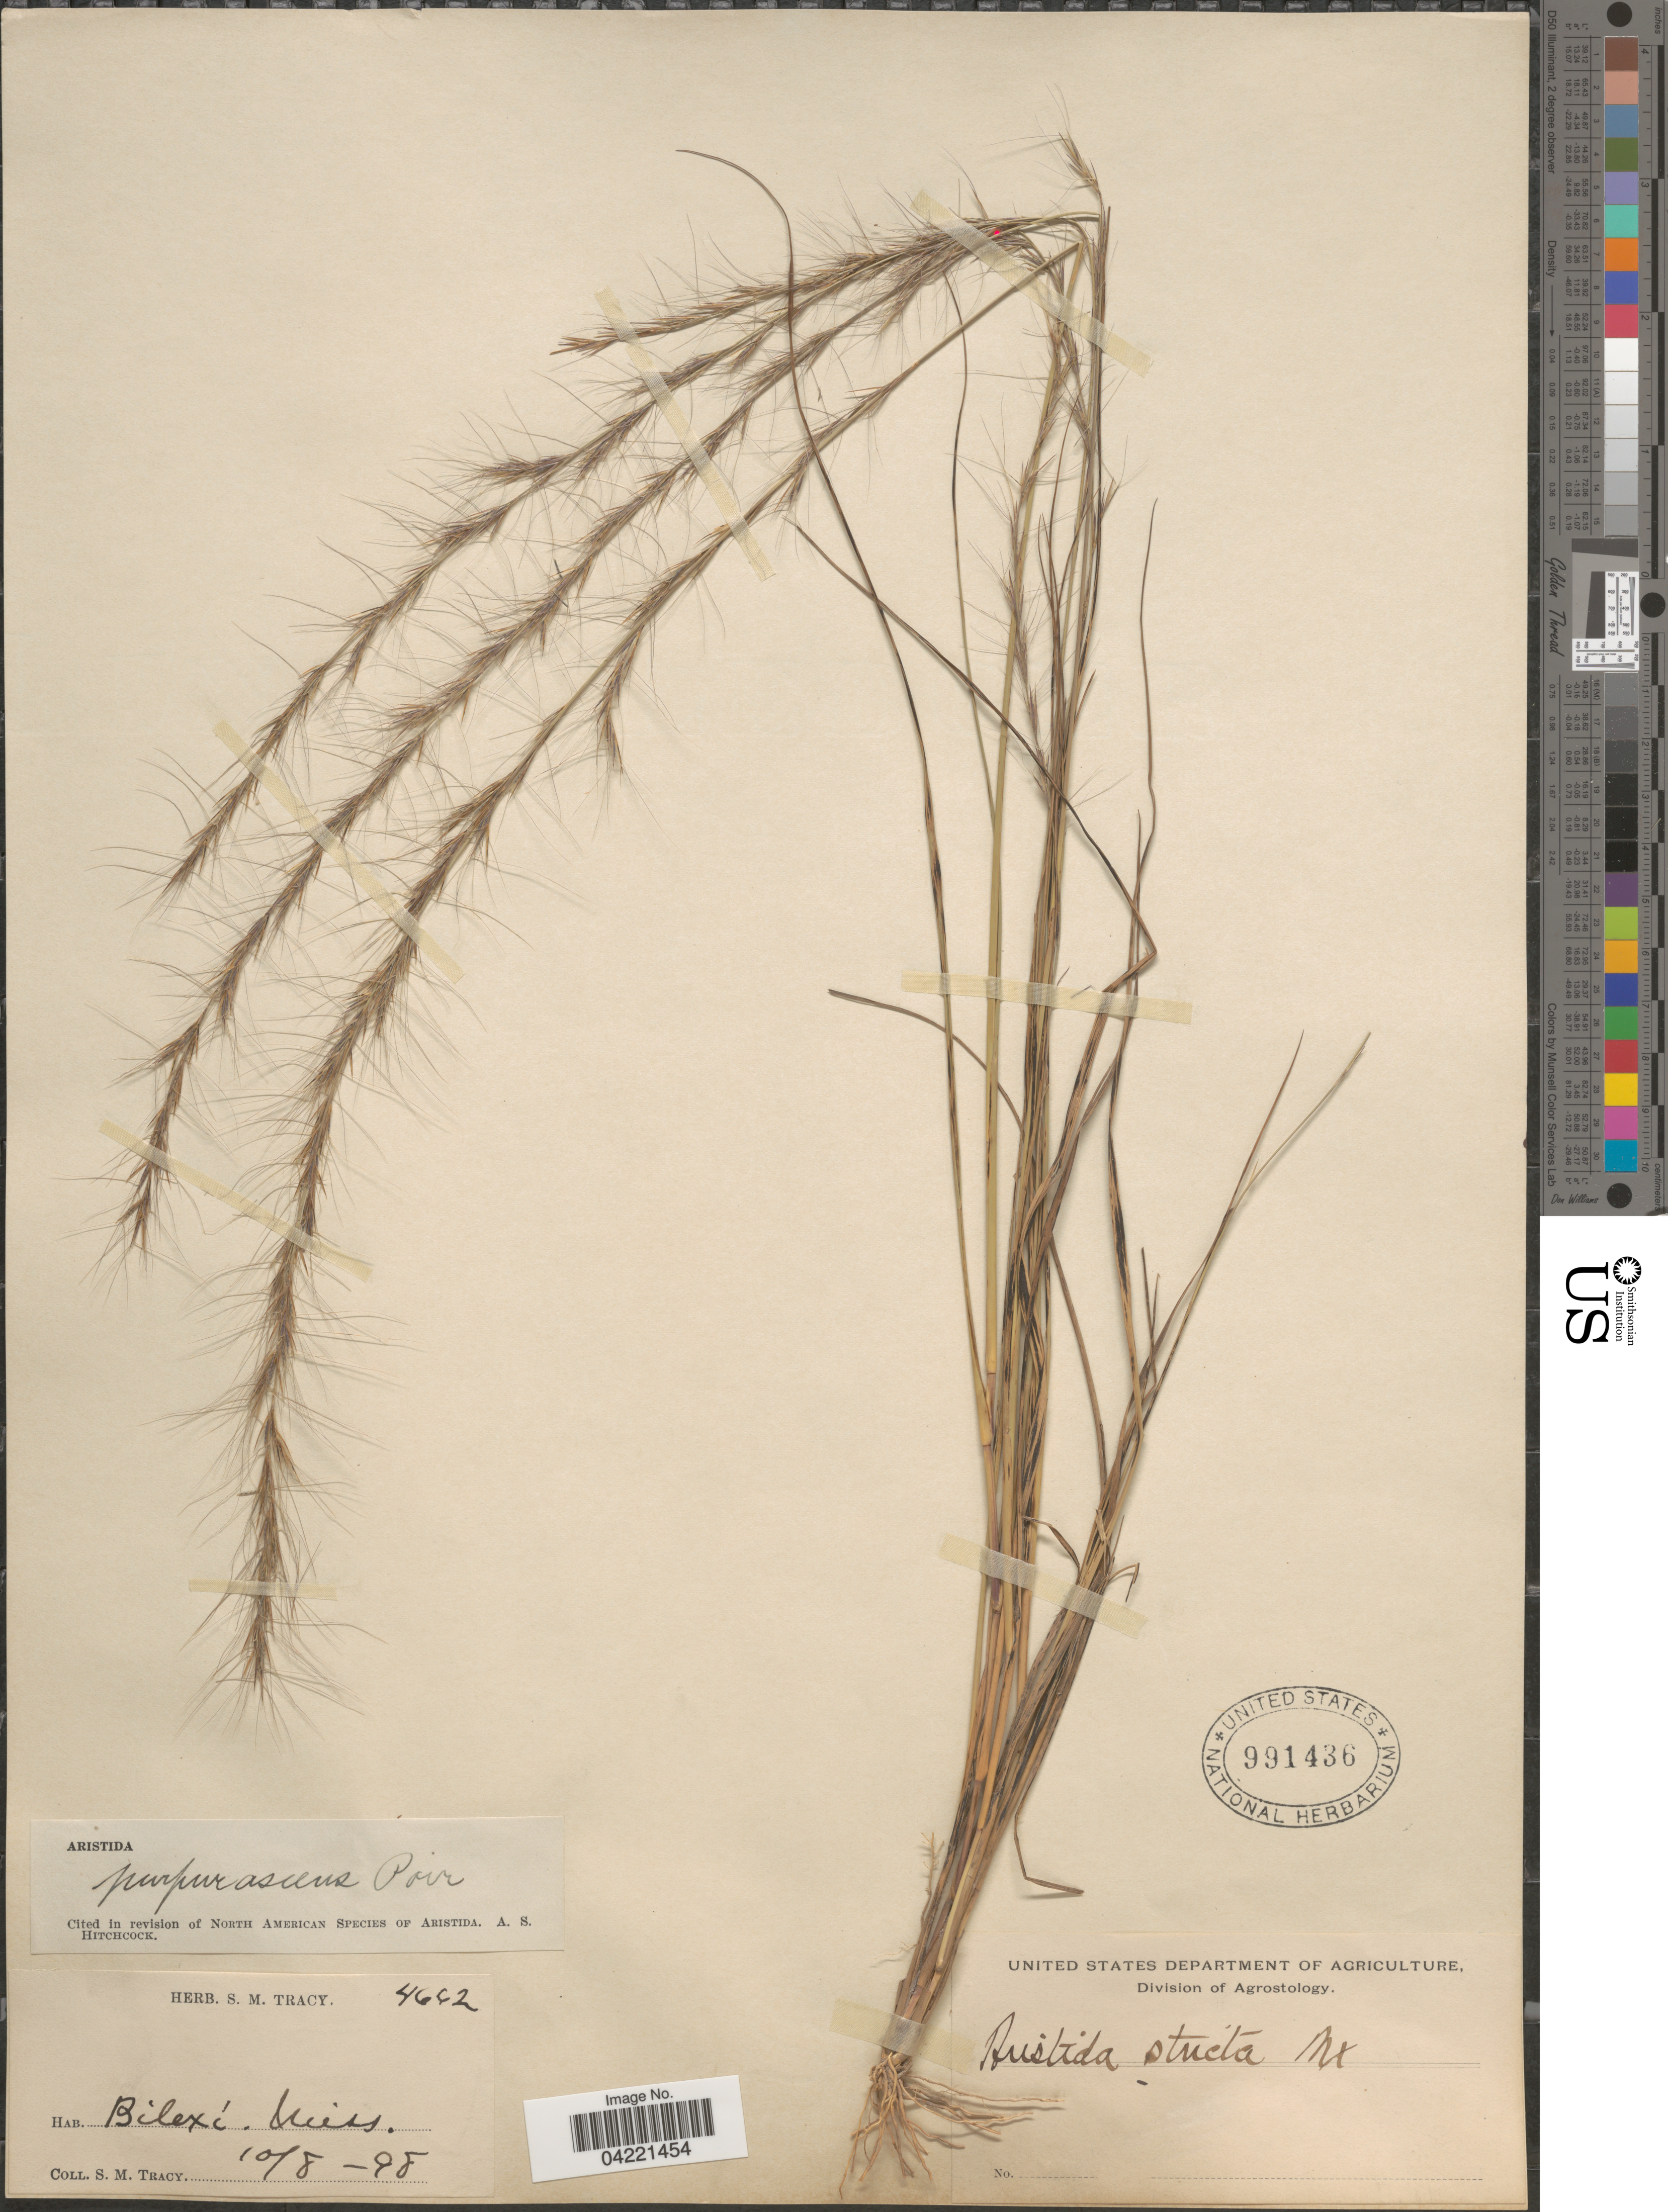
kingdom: Plantae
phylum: Tracheophyta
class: Liliopsida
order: Poales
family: Poaceae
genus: Aristida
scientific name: Aristida purpurascens var. purpurescens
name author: Poir.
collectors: S. M. Tracy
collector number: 4662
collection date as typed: Transcribed d/m/y: 8/10/98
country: United States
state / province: Mississippi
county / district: Harrison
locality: Biloxi.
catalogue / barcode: US 991436